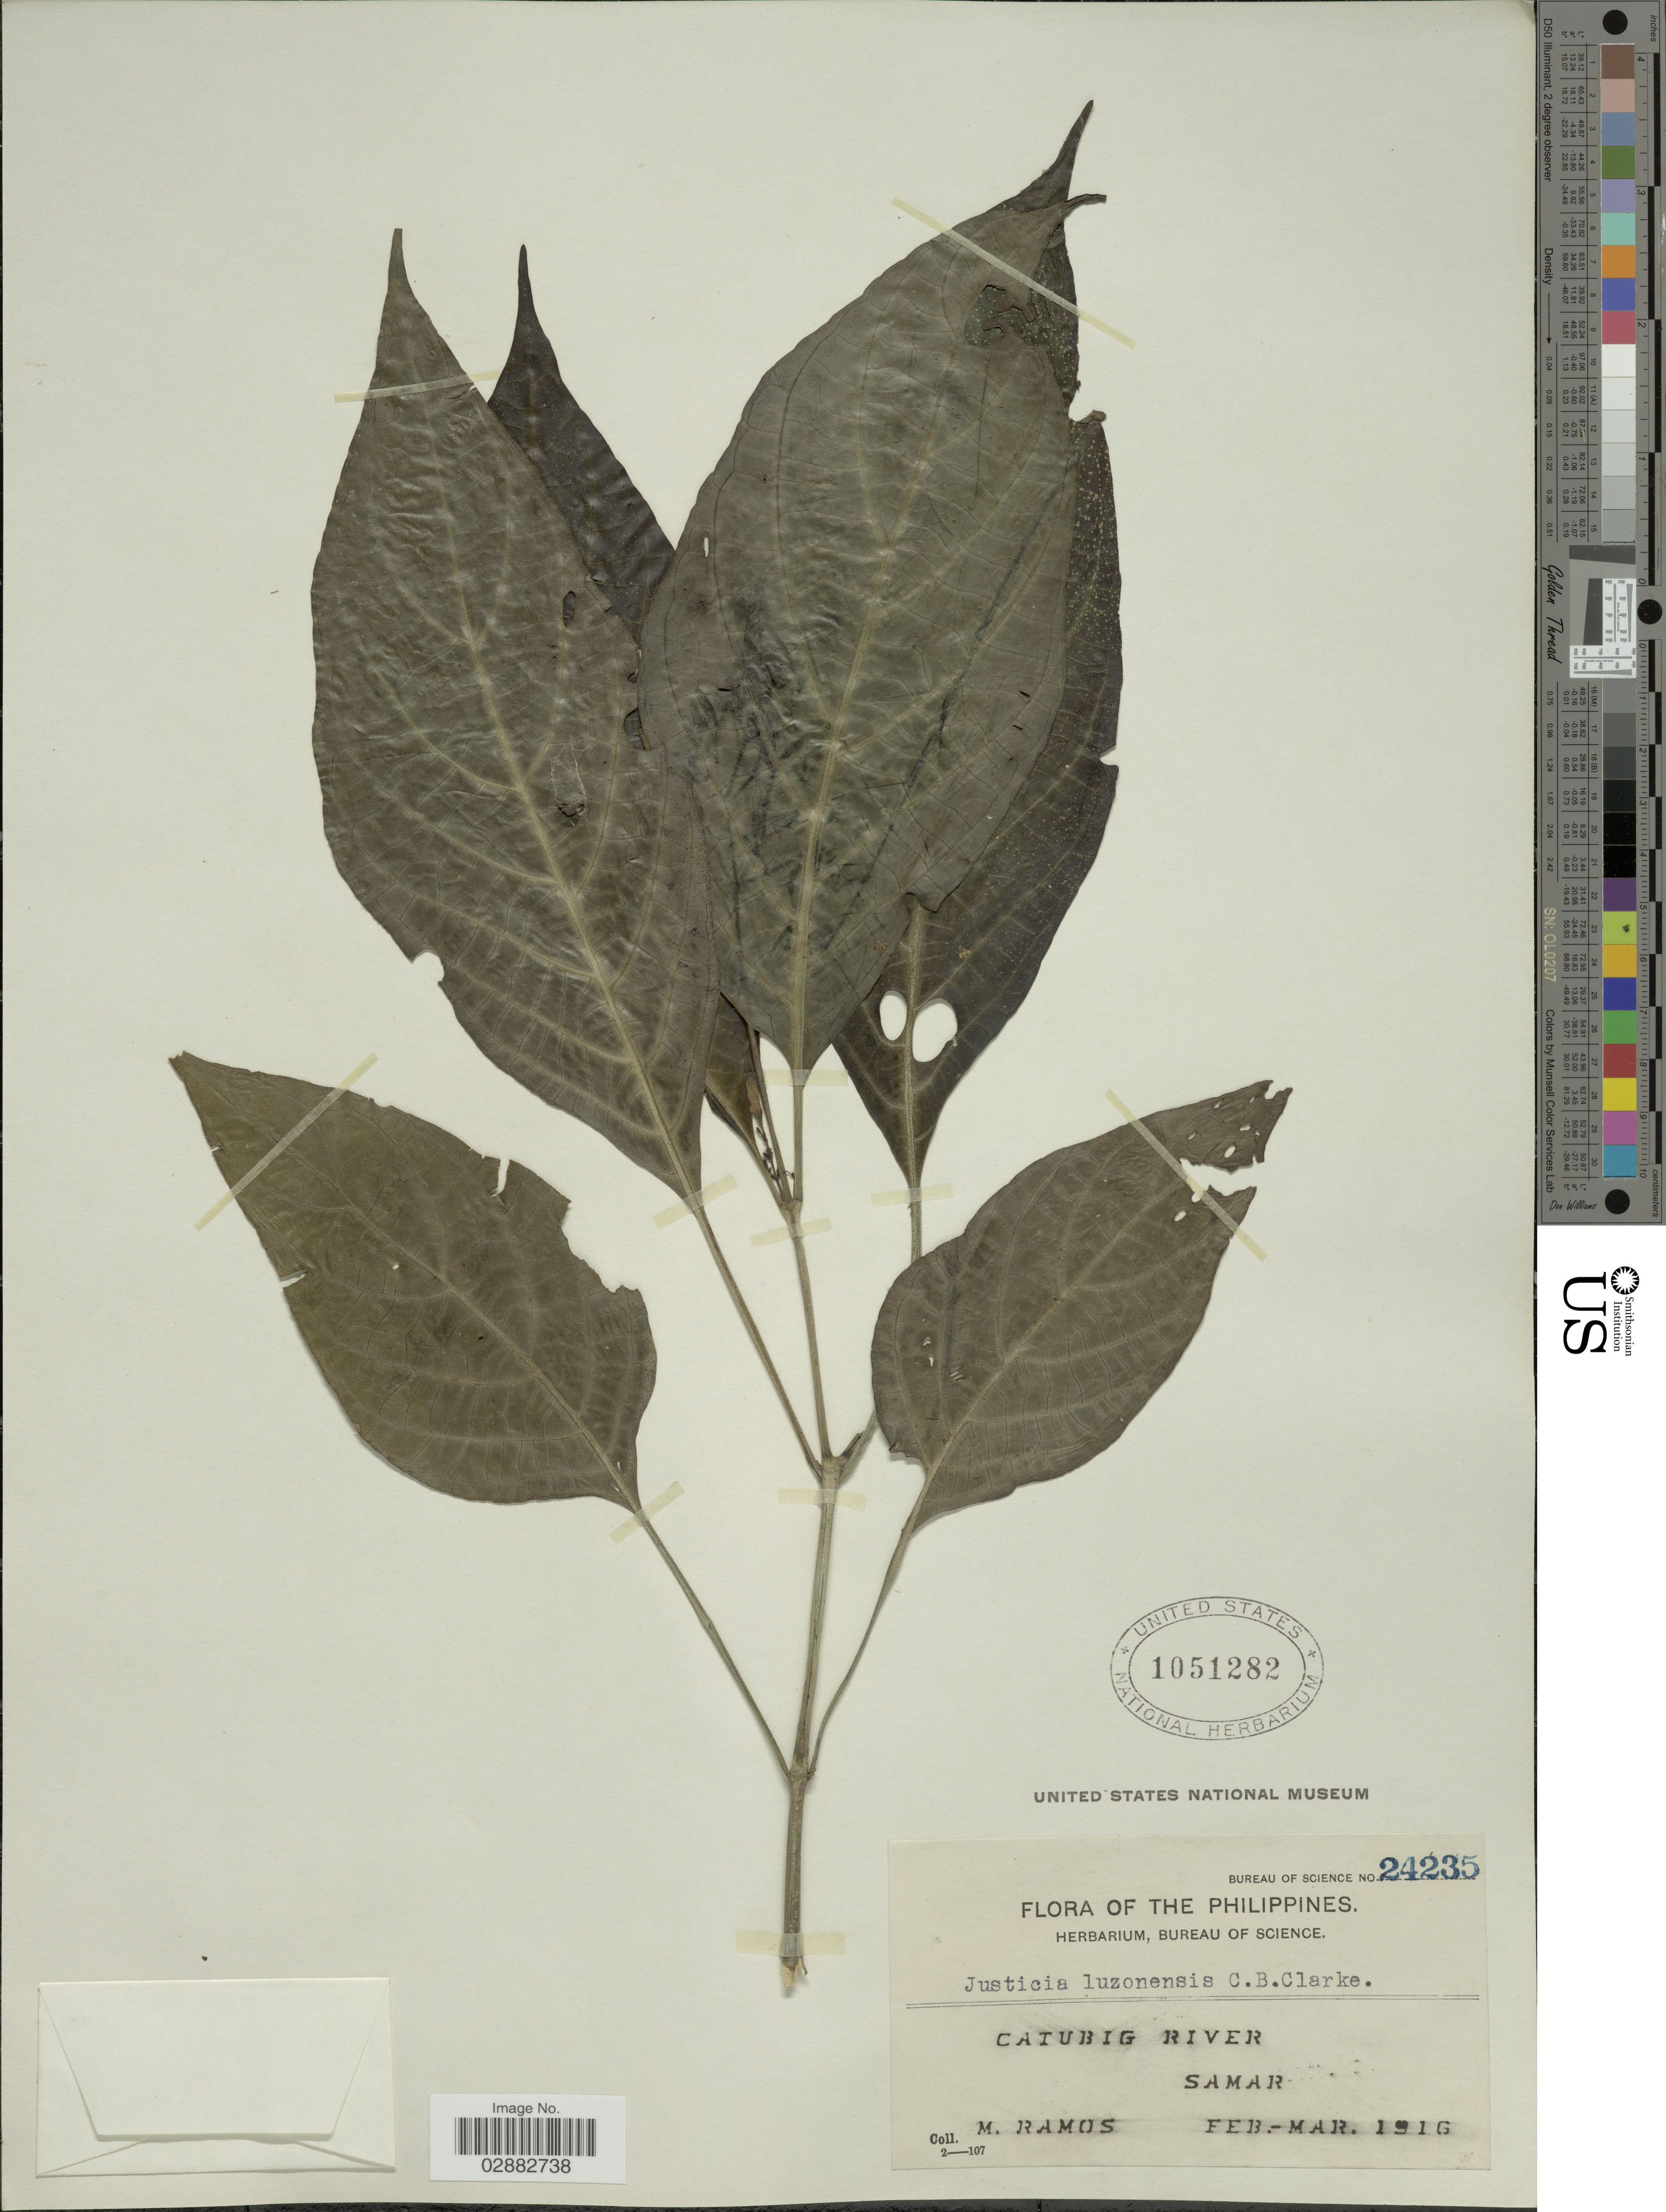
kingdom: Plantae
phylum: Tracheophyta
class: Magnoliopsida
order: Lamiales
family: Acanthaceae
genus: Justicia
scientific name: Justicia luzonensis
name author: C.B. Clarke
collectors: M. Ramos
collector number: Bureau of Science 24235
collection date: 1916-02/1916-03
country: Philippines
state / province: Eastern Visayas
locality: Catubig River, Samar.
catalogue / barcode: US 1051282